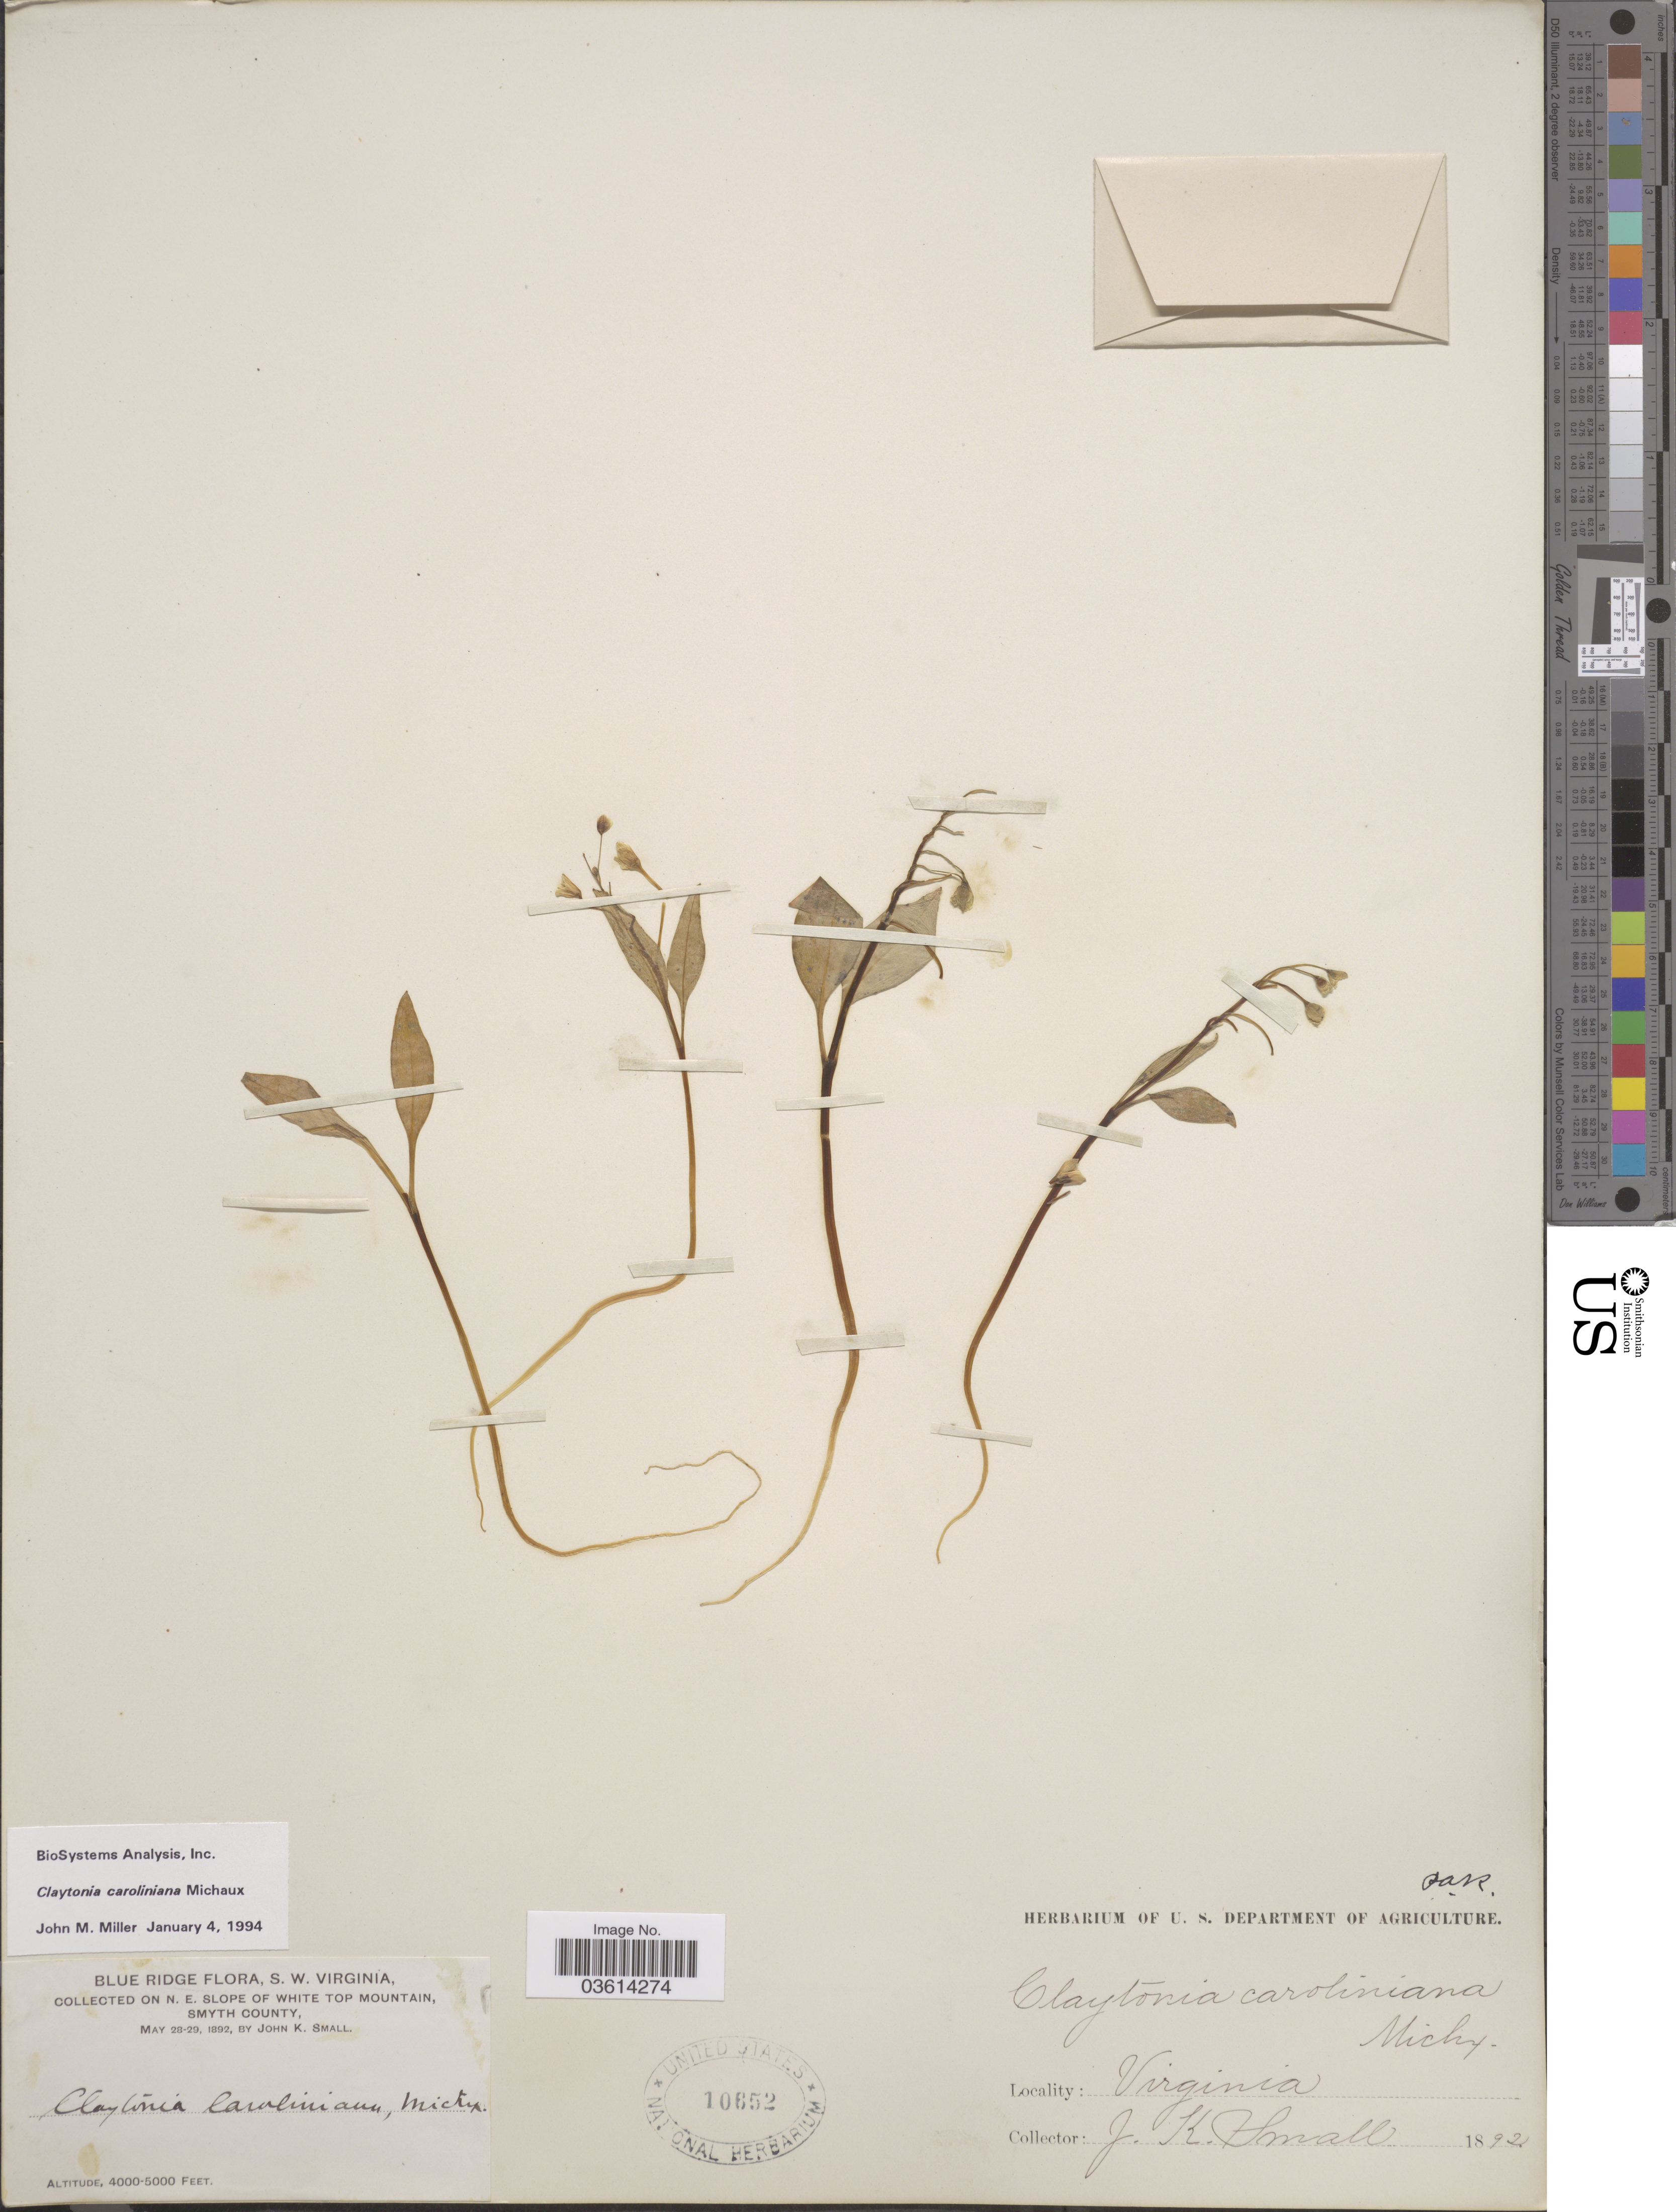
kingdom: Plantae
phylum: Tracheophyta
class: Magnoliopsida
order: Caryophyllales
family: Montiaceae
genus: Claytonia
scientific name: Claytonia caroliniana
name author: Michx.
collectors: J. K. Small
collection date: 1892-05-28/1892-05-29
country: United States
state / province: Virginia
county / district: Smyth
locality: Blue Ridge, S.W. Virginia. On N.E. slope of White Top Mountain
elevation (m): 1219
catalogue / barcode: US 10652